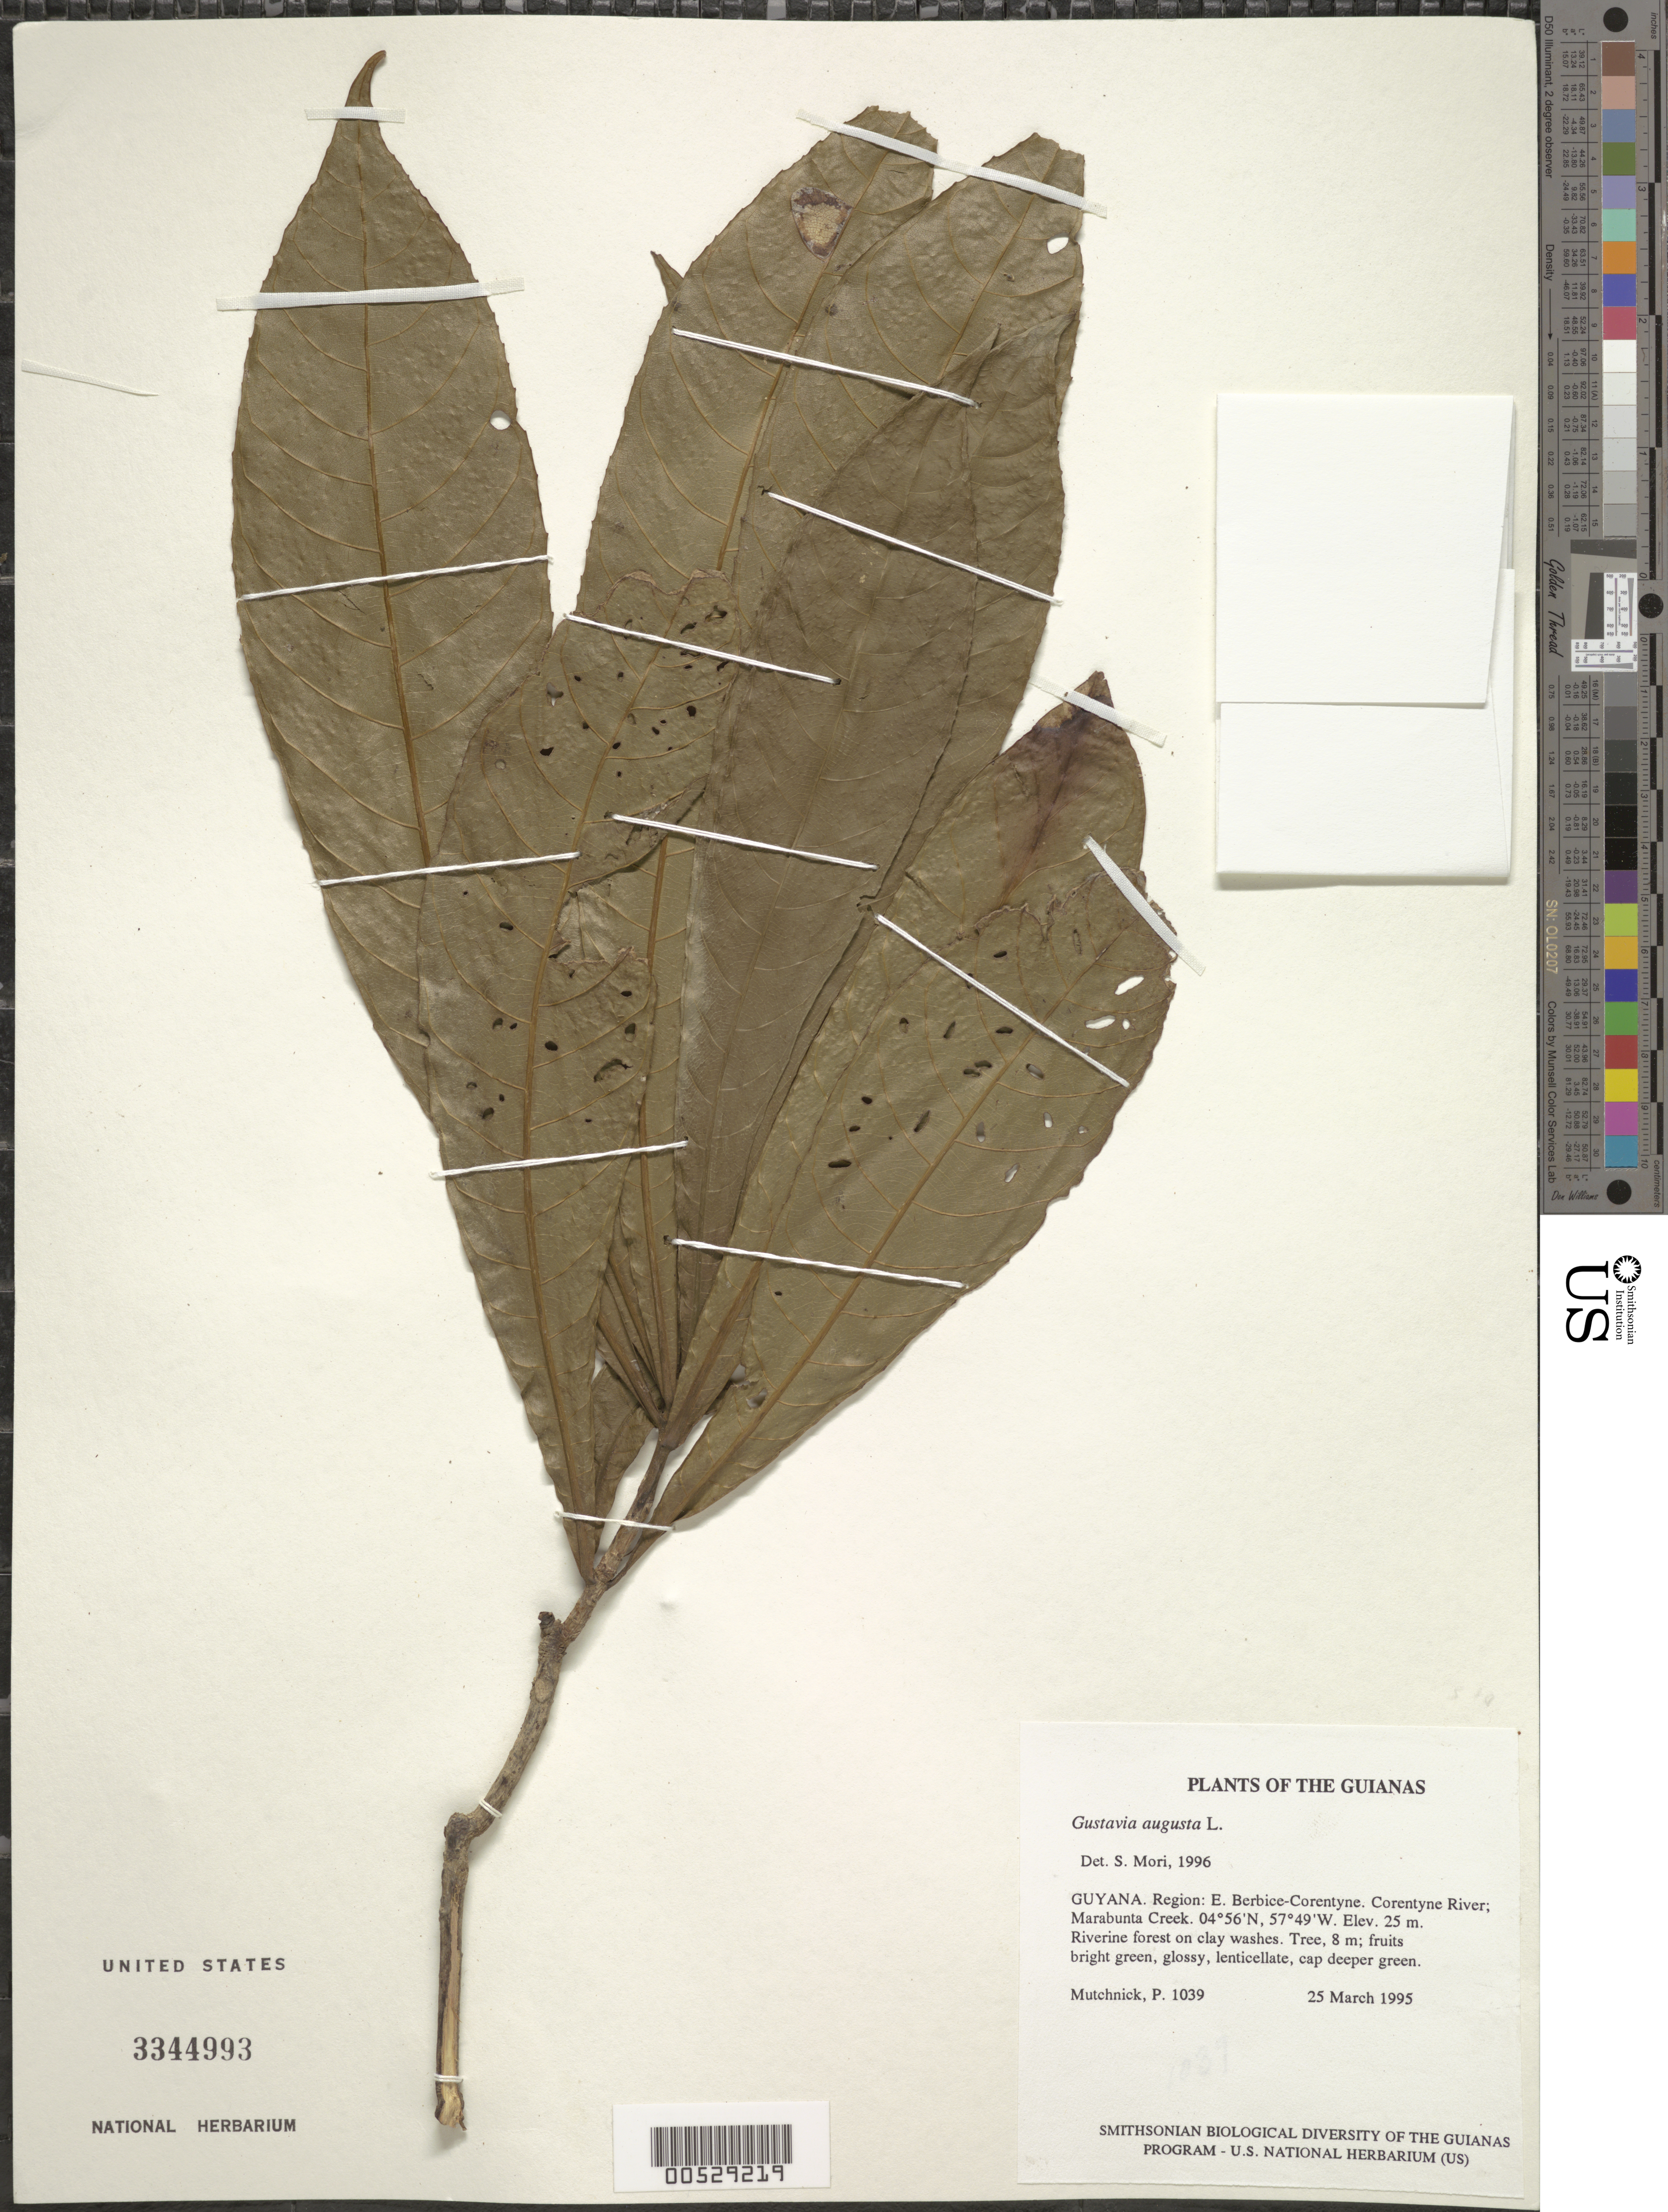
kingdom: Plantae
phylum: Tracheophyta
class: Magnoliopsida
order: Ericales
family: Lecythidaceae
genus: Gustavia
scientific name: Gustavia augusta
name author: L.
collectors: P. Mutchnick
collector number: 1039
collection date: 1995-03-25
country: Guyana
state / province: E. Berbice-Corentyne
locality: Region: E. Berbice-Corentyne. Corentyne River, Marabunta Creek.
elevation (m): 25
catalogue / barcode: US 3344993